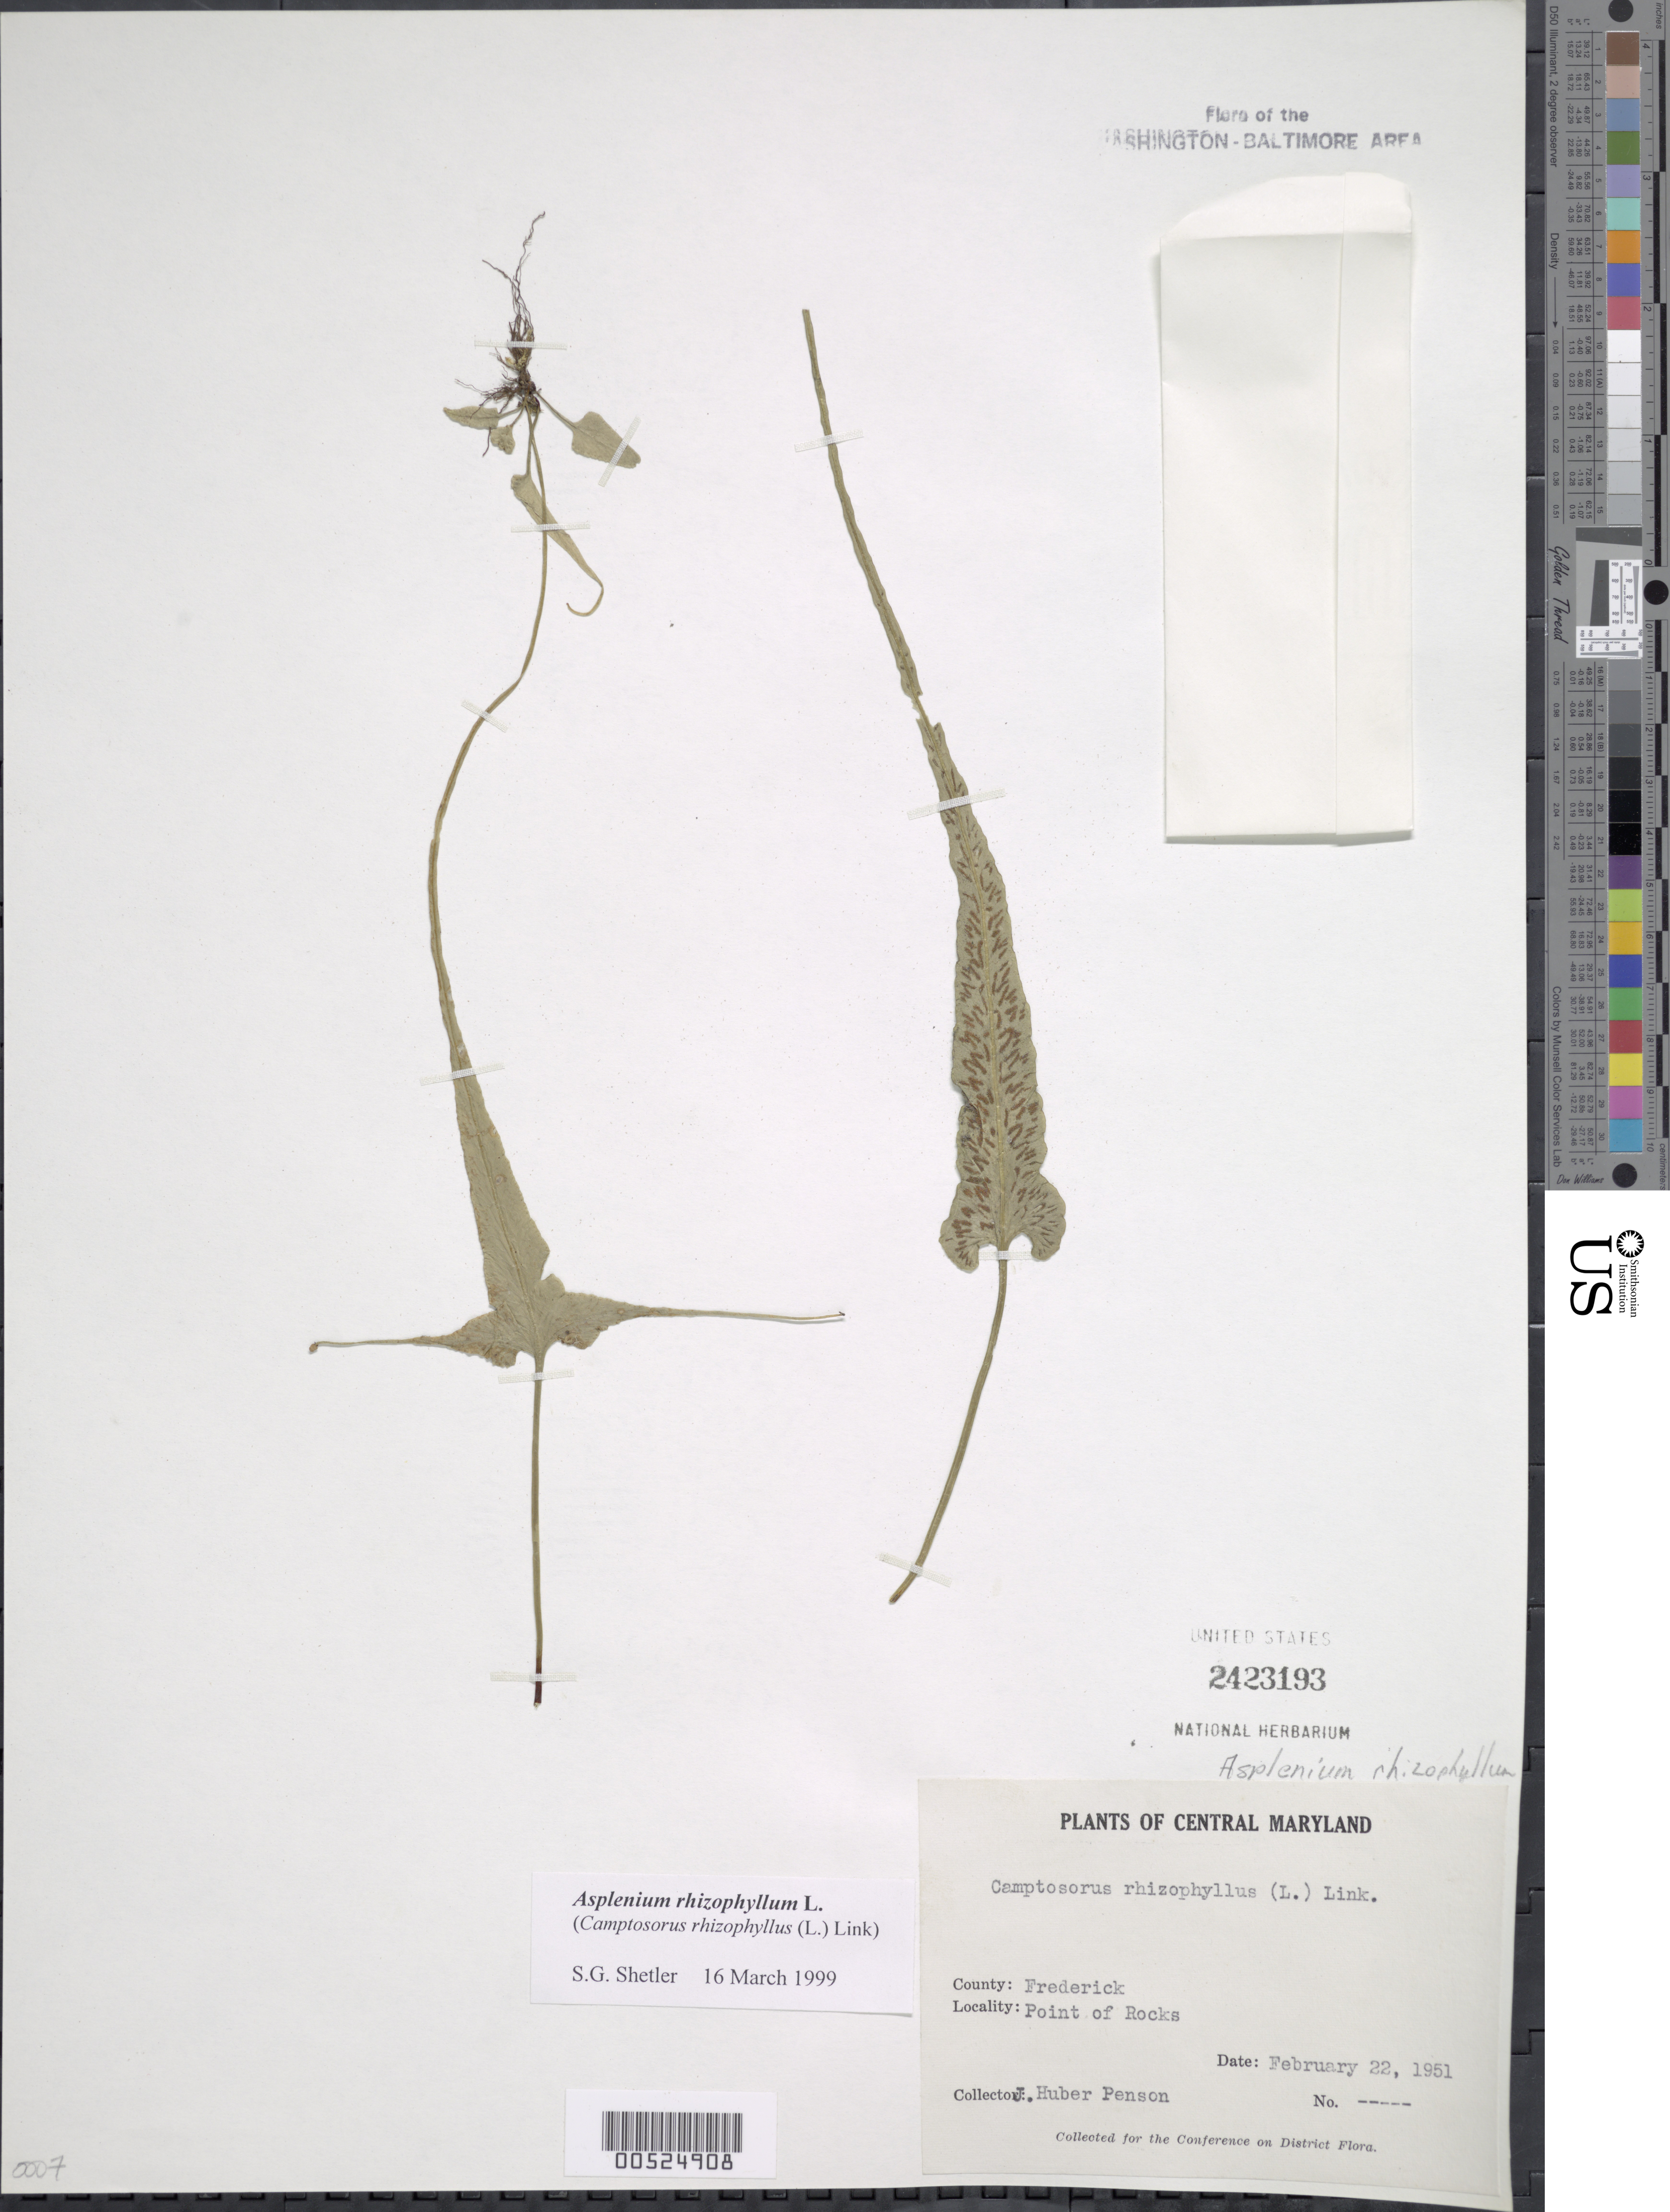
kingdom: Plantae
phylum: Tracheophyta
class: Polypodiopsida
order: Polypodiales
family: Aspleniaceae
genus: Asplenium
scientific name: Asplenium rhizophyllum var. auriculatum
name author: Hieron.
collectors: J. Penson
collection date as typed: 22 Feb 1951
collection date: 1951-02-22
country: United States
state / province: Maryland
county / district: Frederick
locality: Point of Rocks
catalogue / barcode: US 2423193